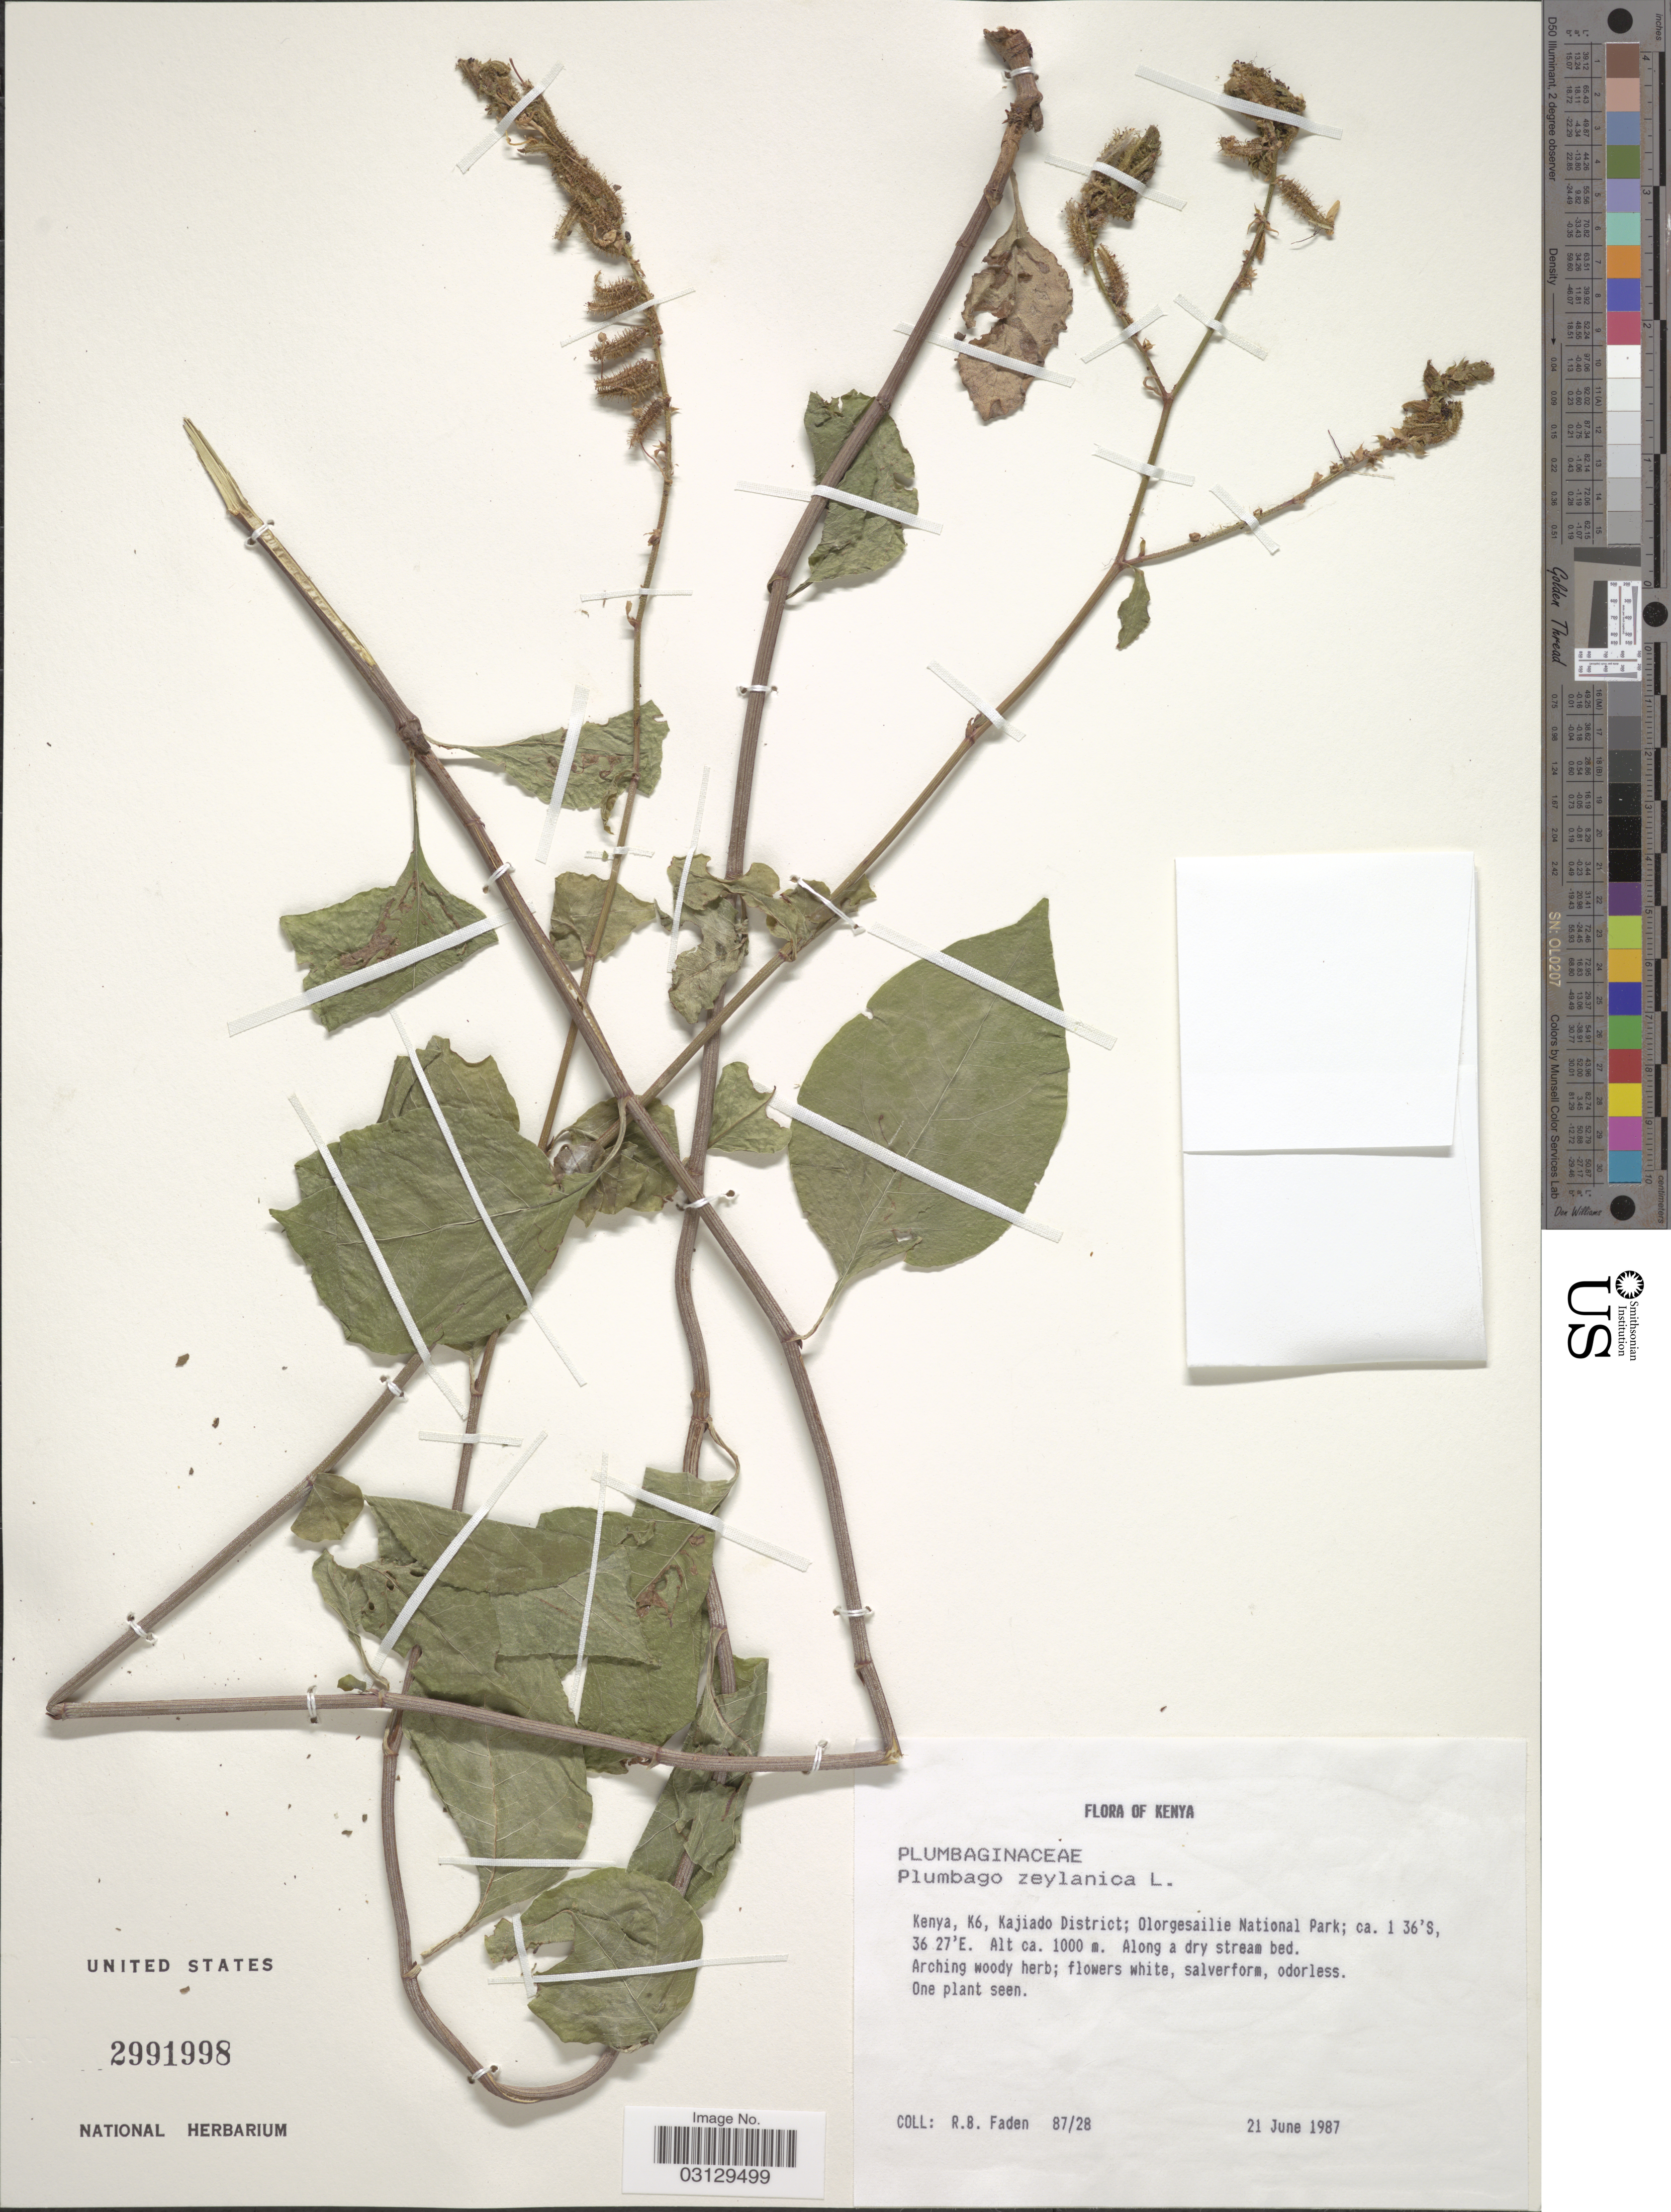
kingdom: Plantae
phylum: Tracheophyta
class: Magnoliopsida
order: Caryophyllales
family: Plumbaginaceae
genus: Plumbago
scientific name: Plumbago zeylanica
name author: L.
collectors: R. B. Faden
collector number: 87/28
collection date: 1987-06-21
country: Kenya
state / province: Kajiado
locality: K6, Kajiado District; Olorgesailie National Park.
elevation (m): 1000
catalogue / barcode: US 2991998